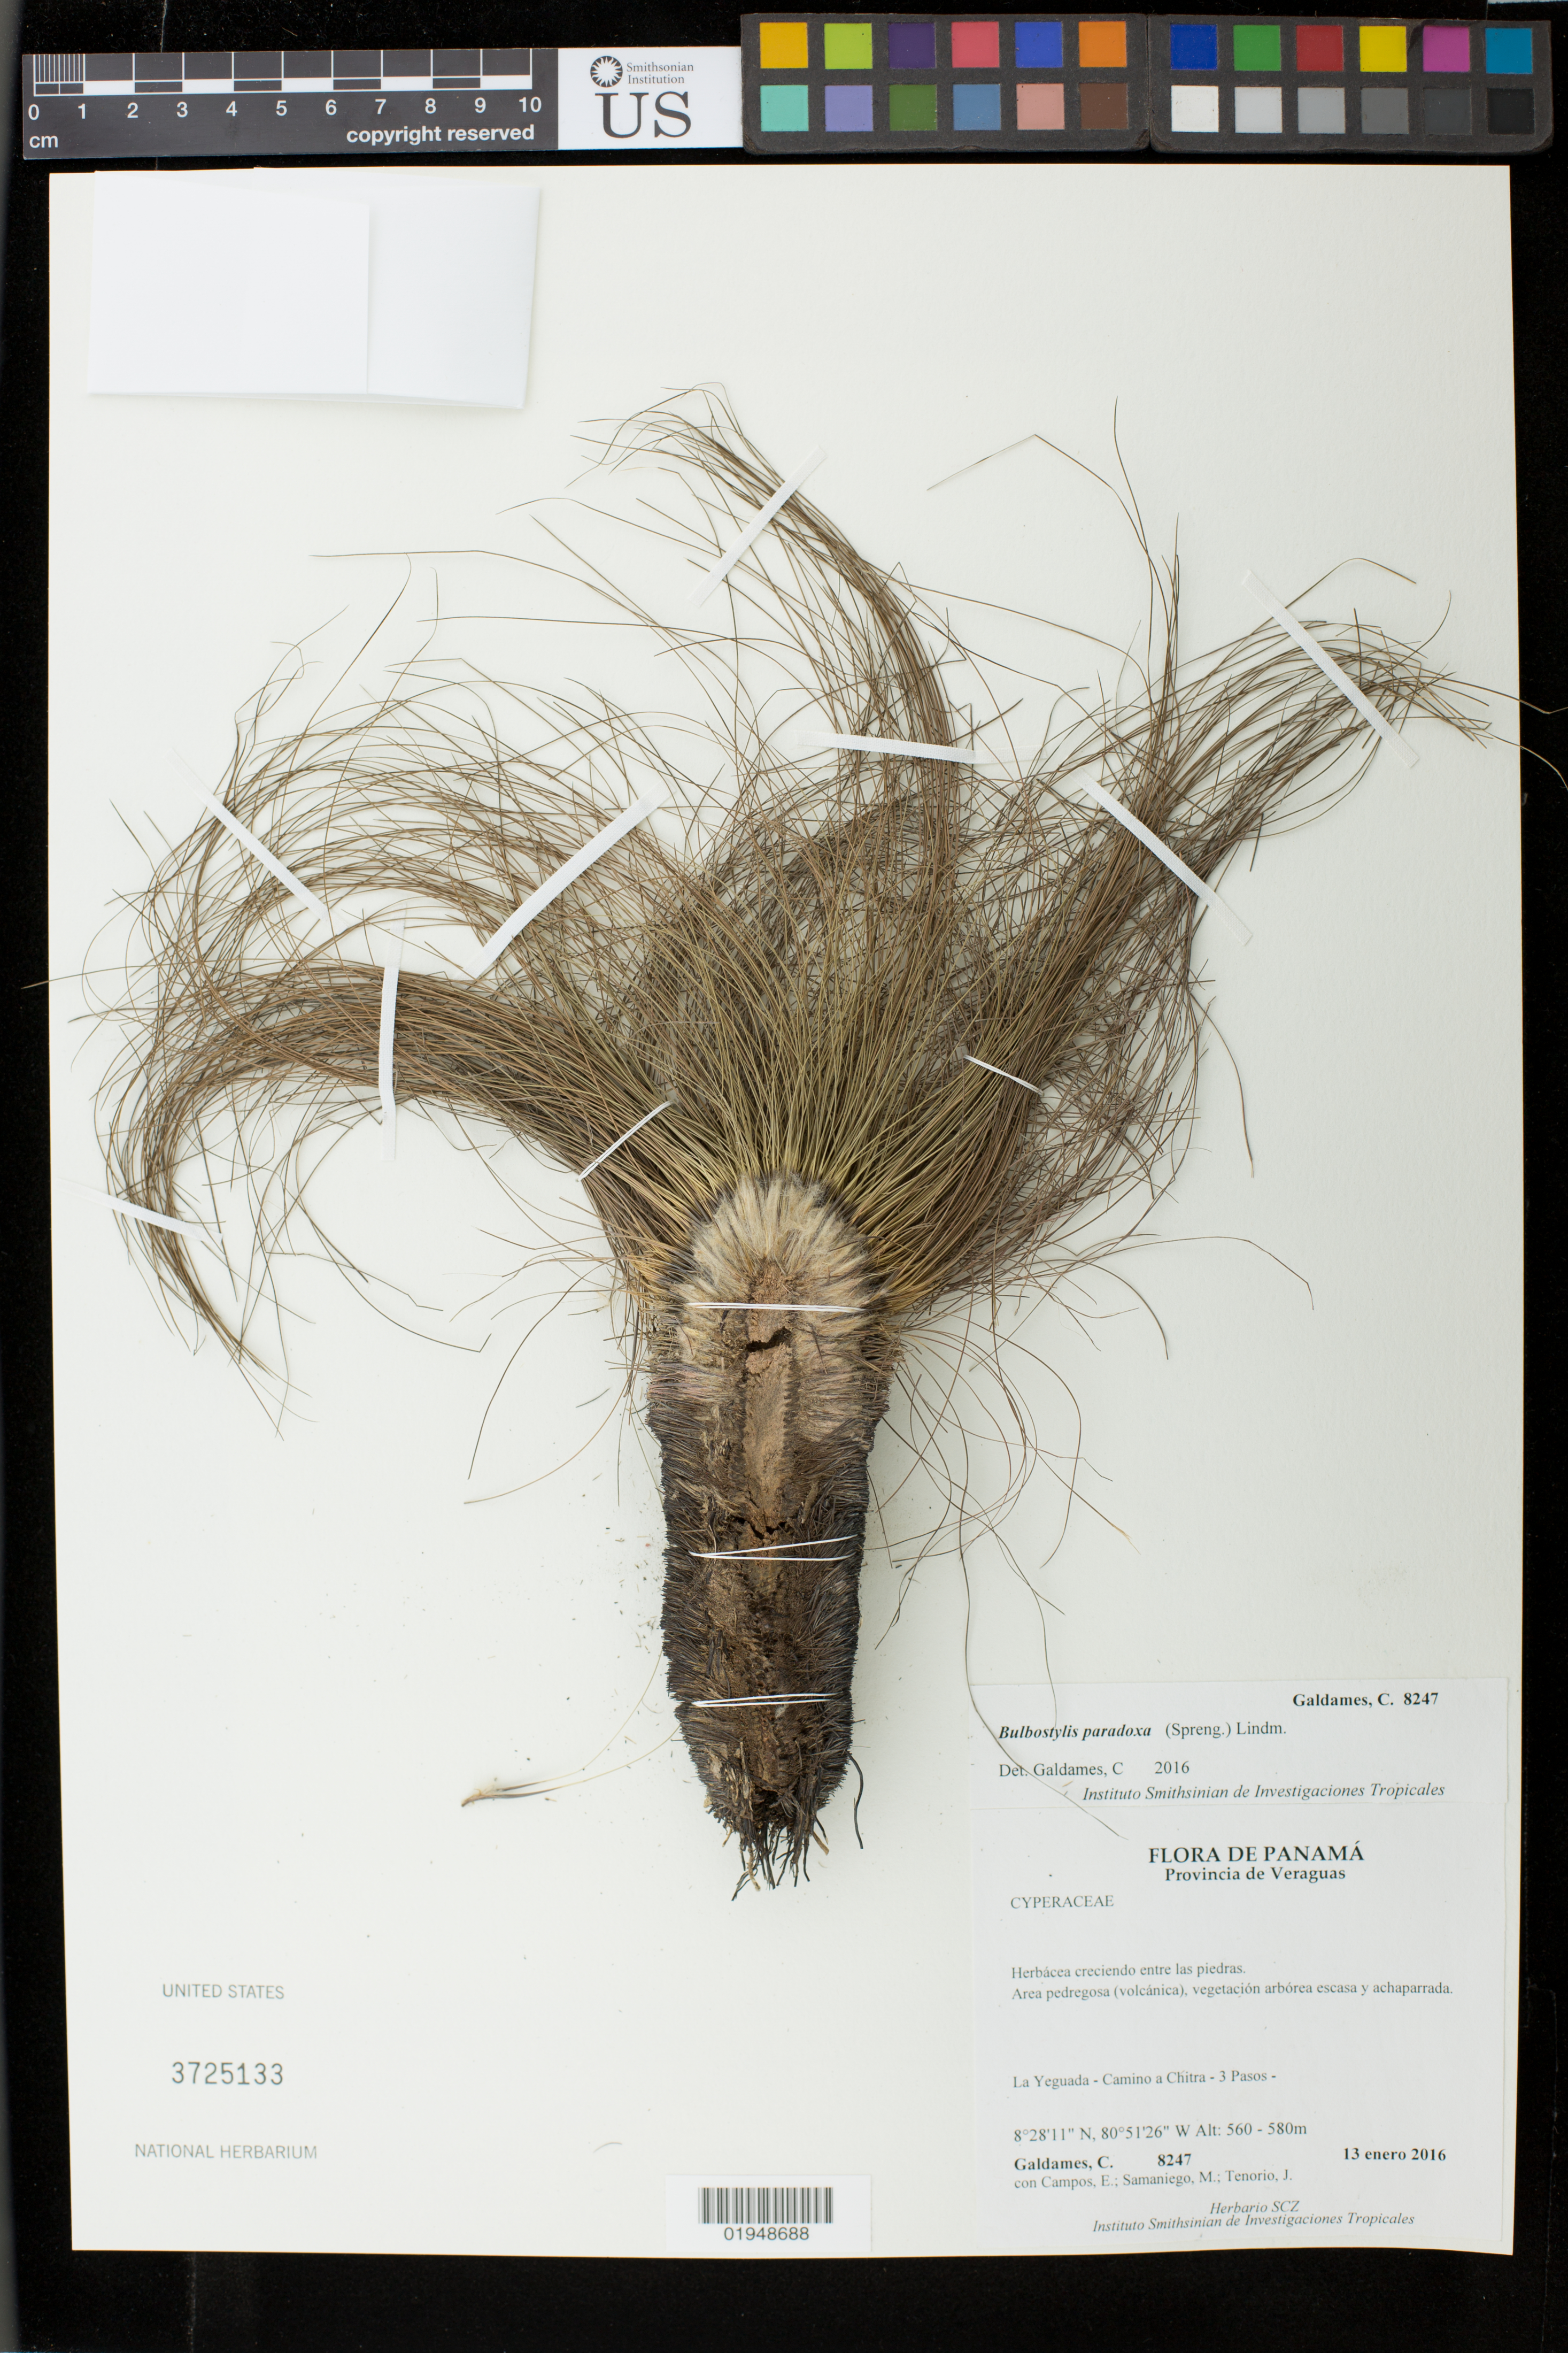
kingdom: Plantae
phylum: Tracheophyta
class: Liliopsida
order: Poales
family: Cyperaceae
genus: Bulbostylis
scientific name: Bulbostylis paradoxa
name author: (Spreng.) Lindm.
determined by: Galdames, C.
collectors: C. Galdames, E. Campos & M. Samaniego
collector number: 8247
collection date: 2016-01-13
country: Panama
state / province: Veraguas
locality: La Yeguada - Camino a Chitra - 3 Pasos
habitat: Area pedregosa (volcania), vegetación arborea escasa y achaparrada.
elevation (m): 560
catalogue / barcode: US 3725133